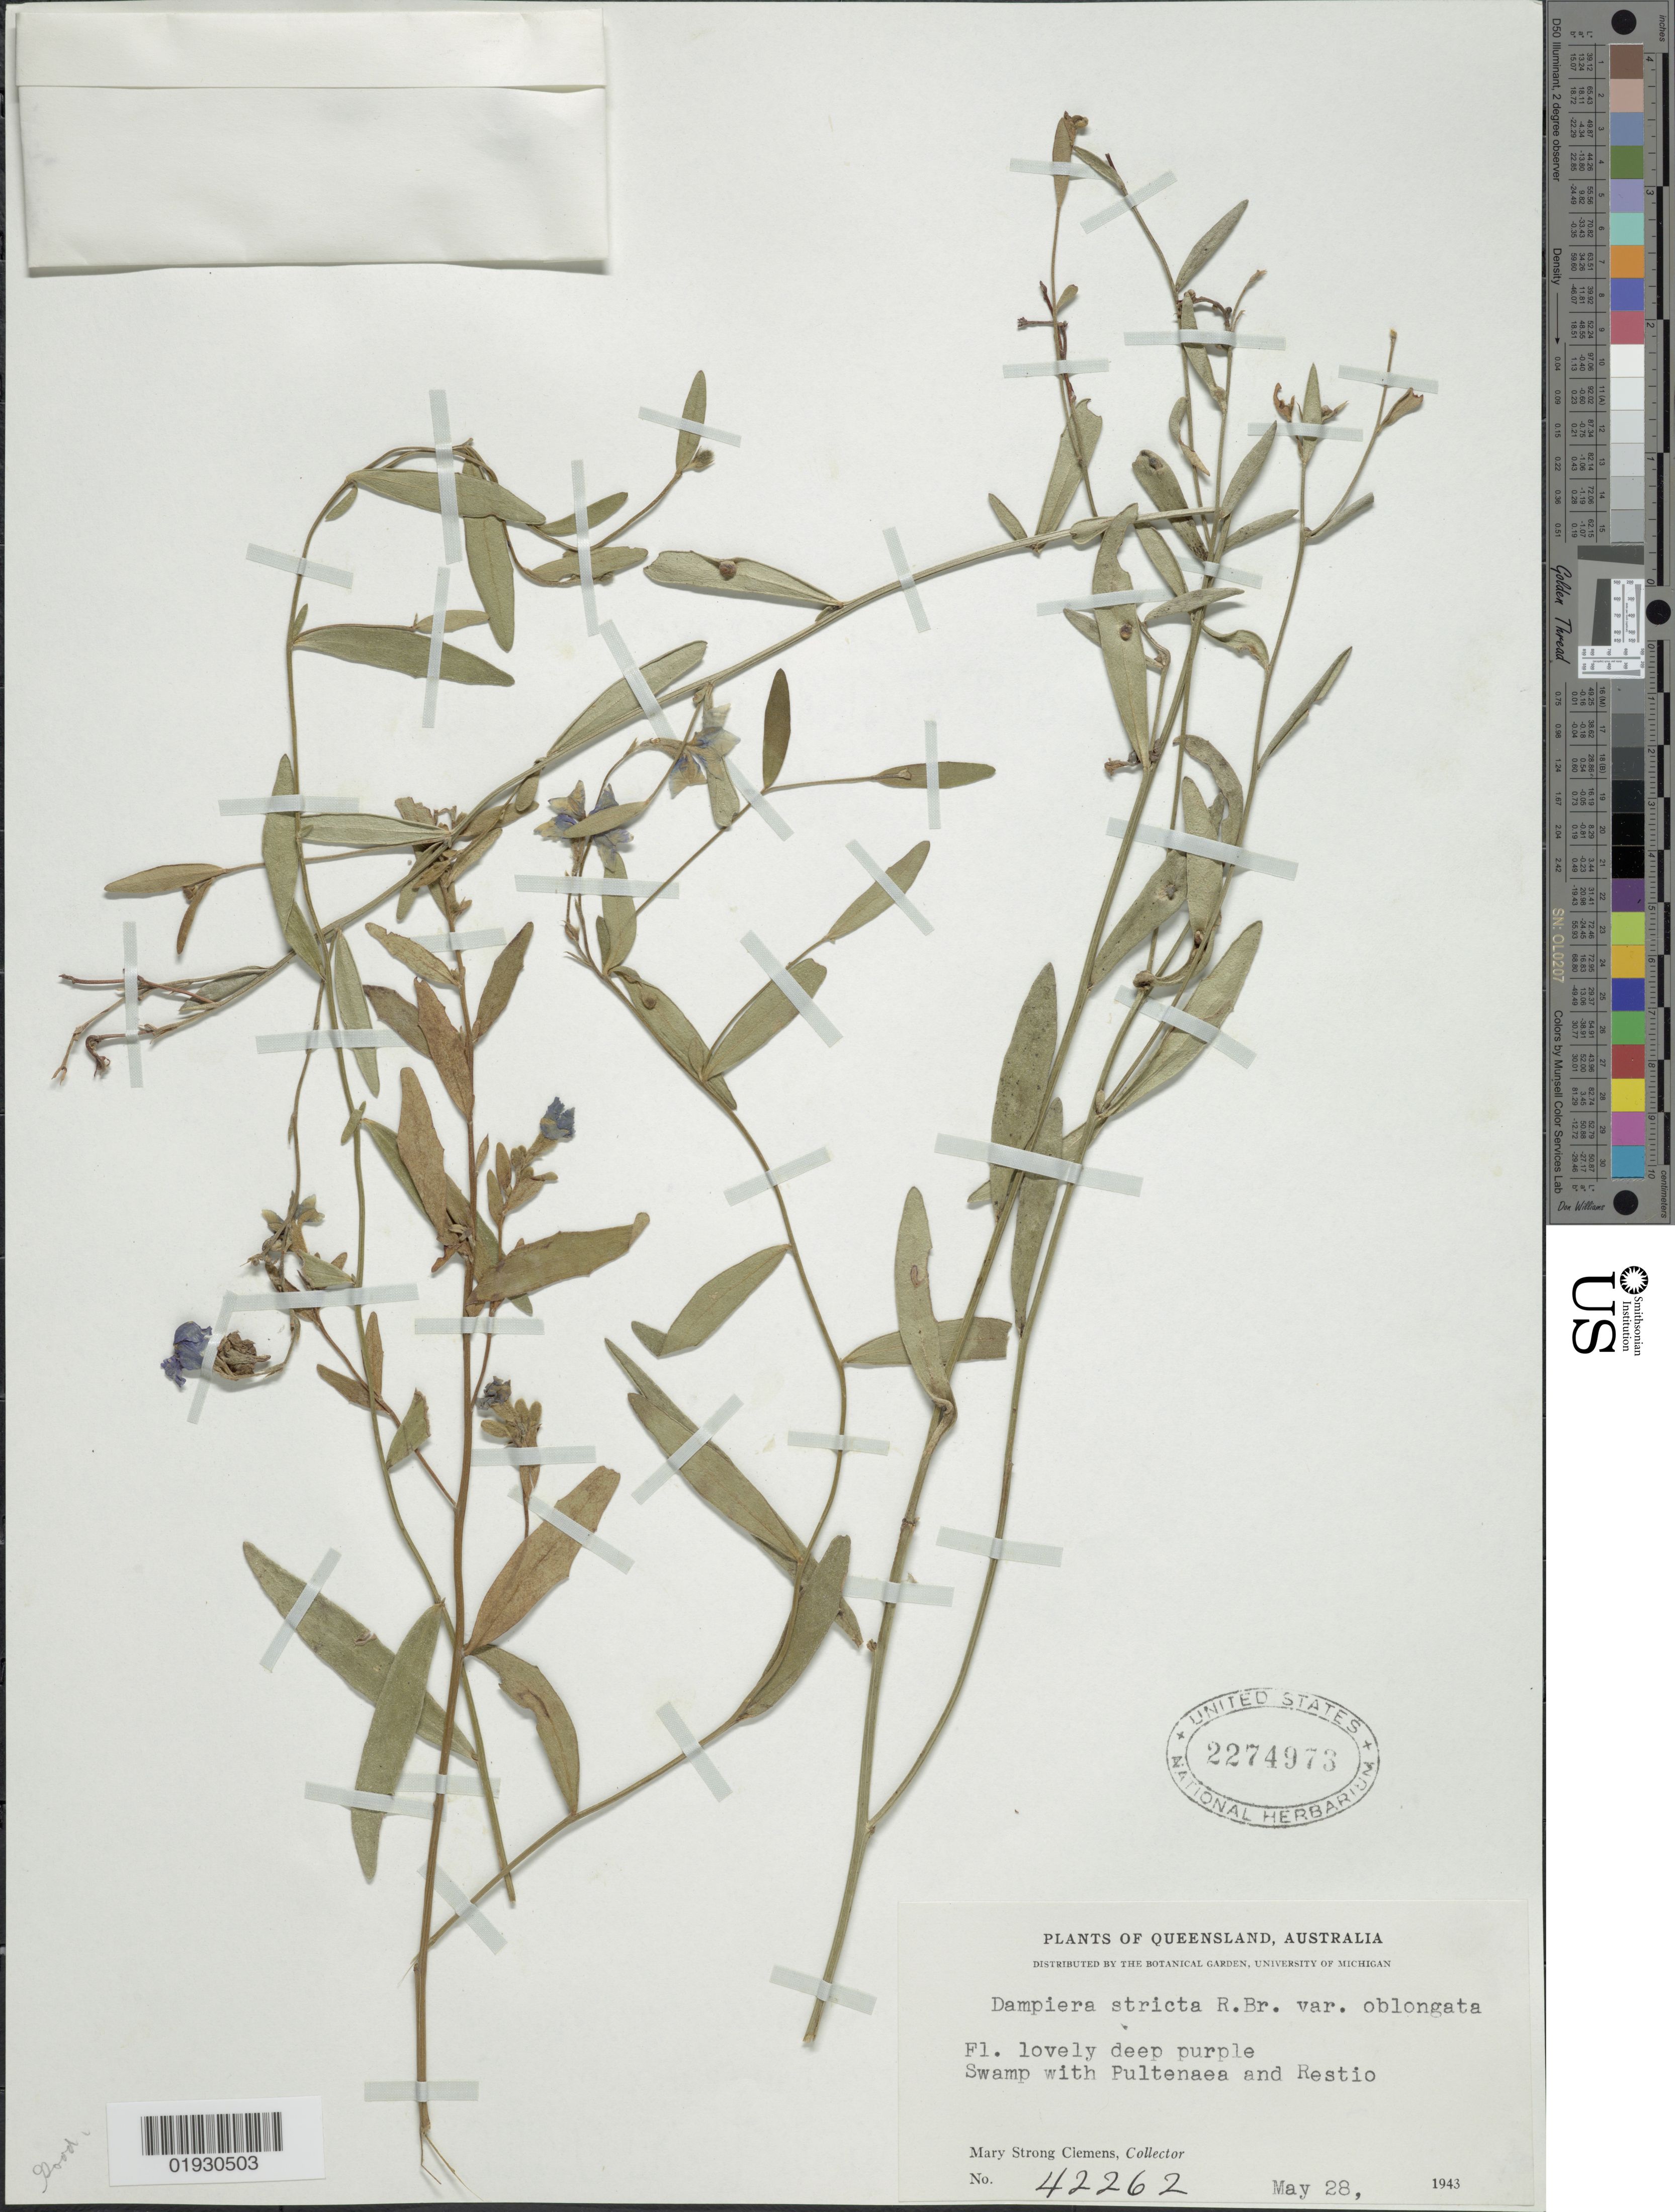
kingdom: Plantae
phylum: Tracheophyta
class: Magnoliopsida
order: Asterales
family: Goodeniaceae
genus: Dampiera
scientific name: Dampiera stricta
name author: (Sm.) R. Br.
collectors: M. S. Clemens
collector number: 42262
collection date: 1943-05-28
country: Australia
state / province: Queensland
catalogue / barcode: US 2274973